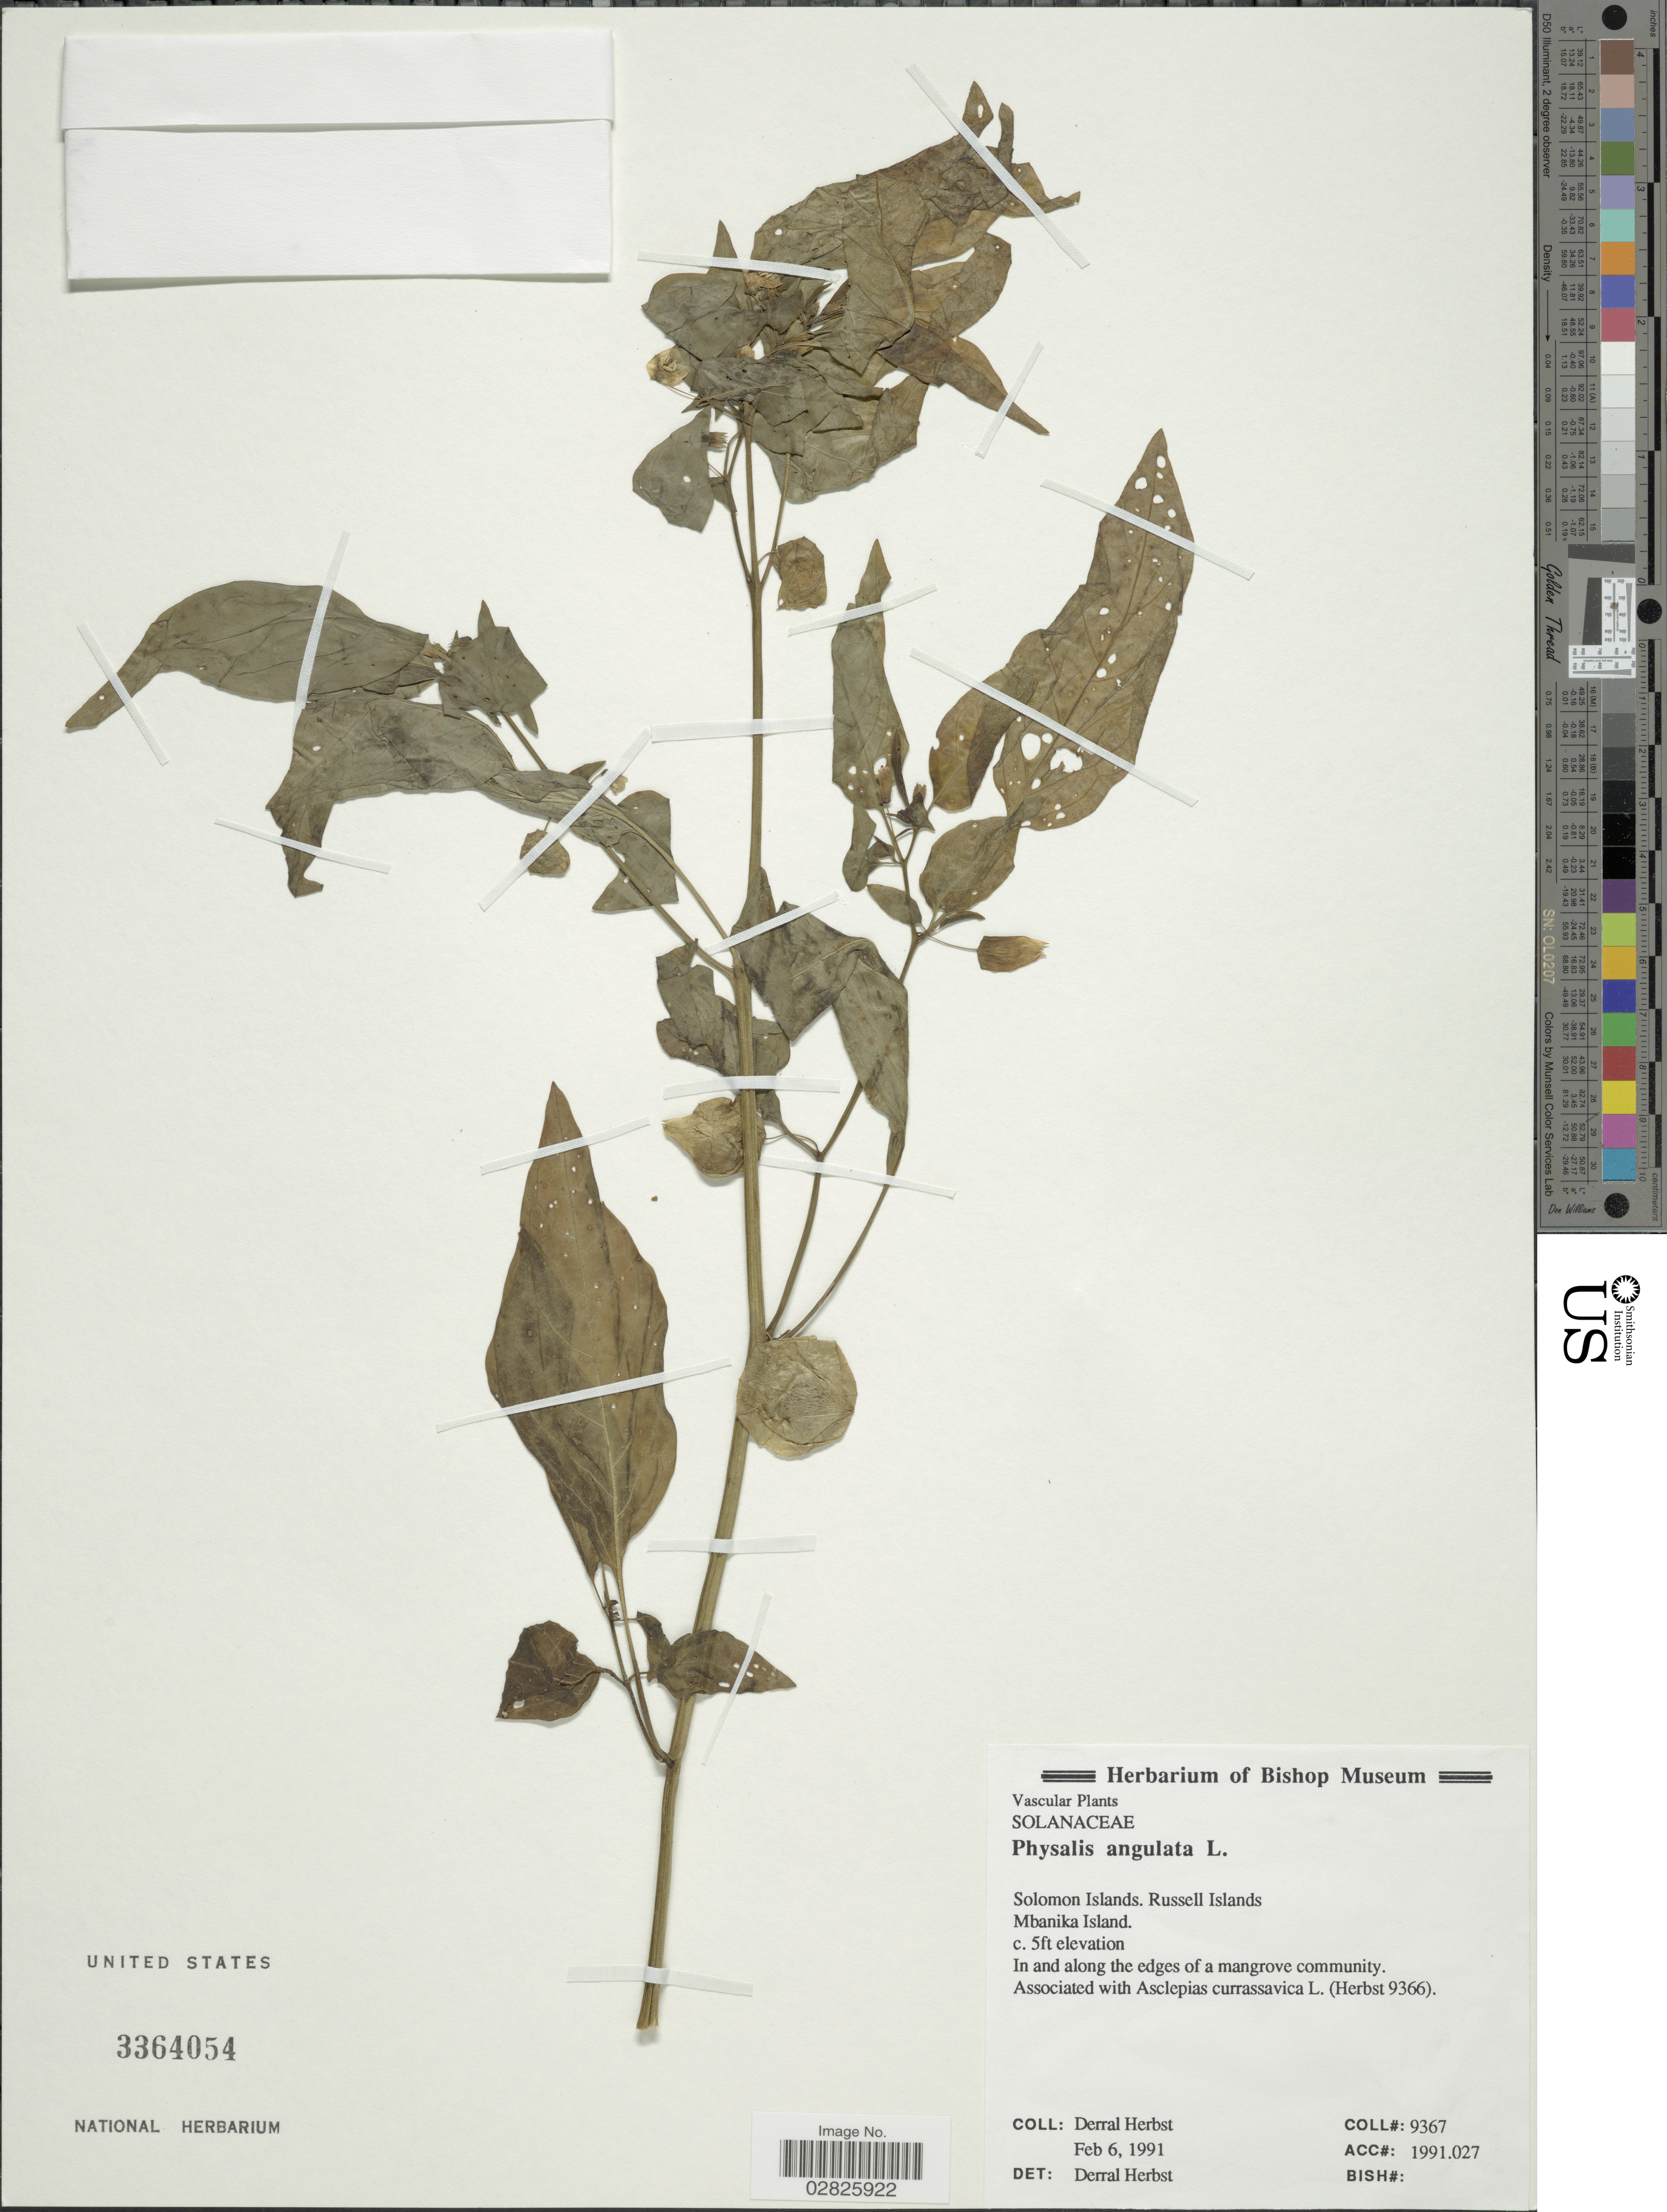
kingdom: Plantae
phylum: Tracheophyta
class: Magnoliopsida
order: Solanales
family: Solanaceae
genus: Physalis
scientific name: Physalis angulata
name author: L.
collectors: D. R. Herbst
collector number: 9367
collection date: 1991-02-06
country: Solomon Islands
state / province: Solomon Islands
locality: Russell Islands. Mbanika Island. In and along the edges of a mangrove community.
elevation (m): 2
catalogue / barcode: US 3364054